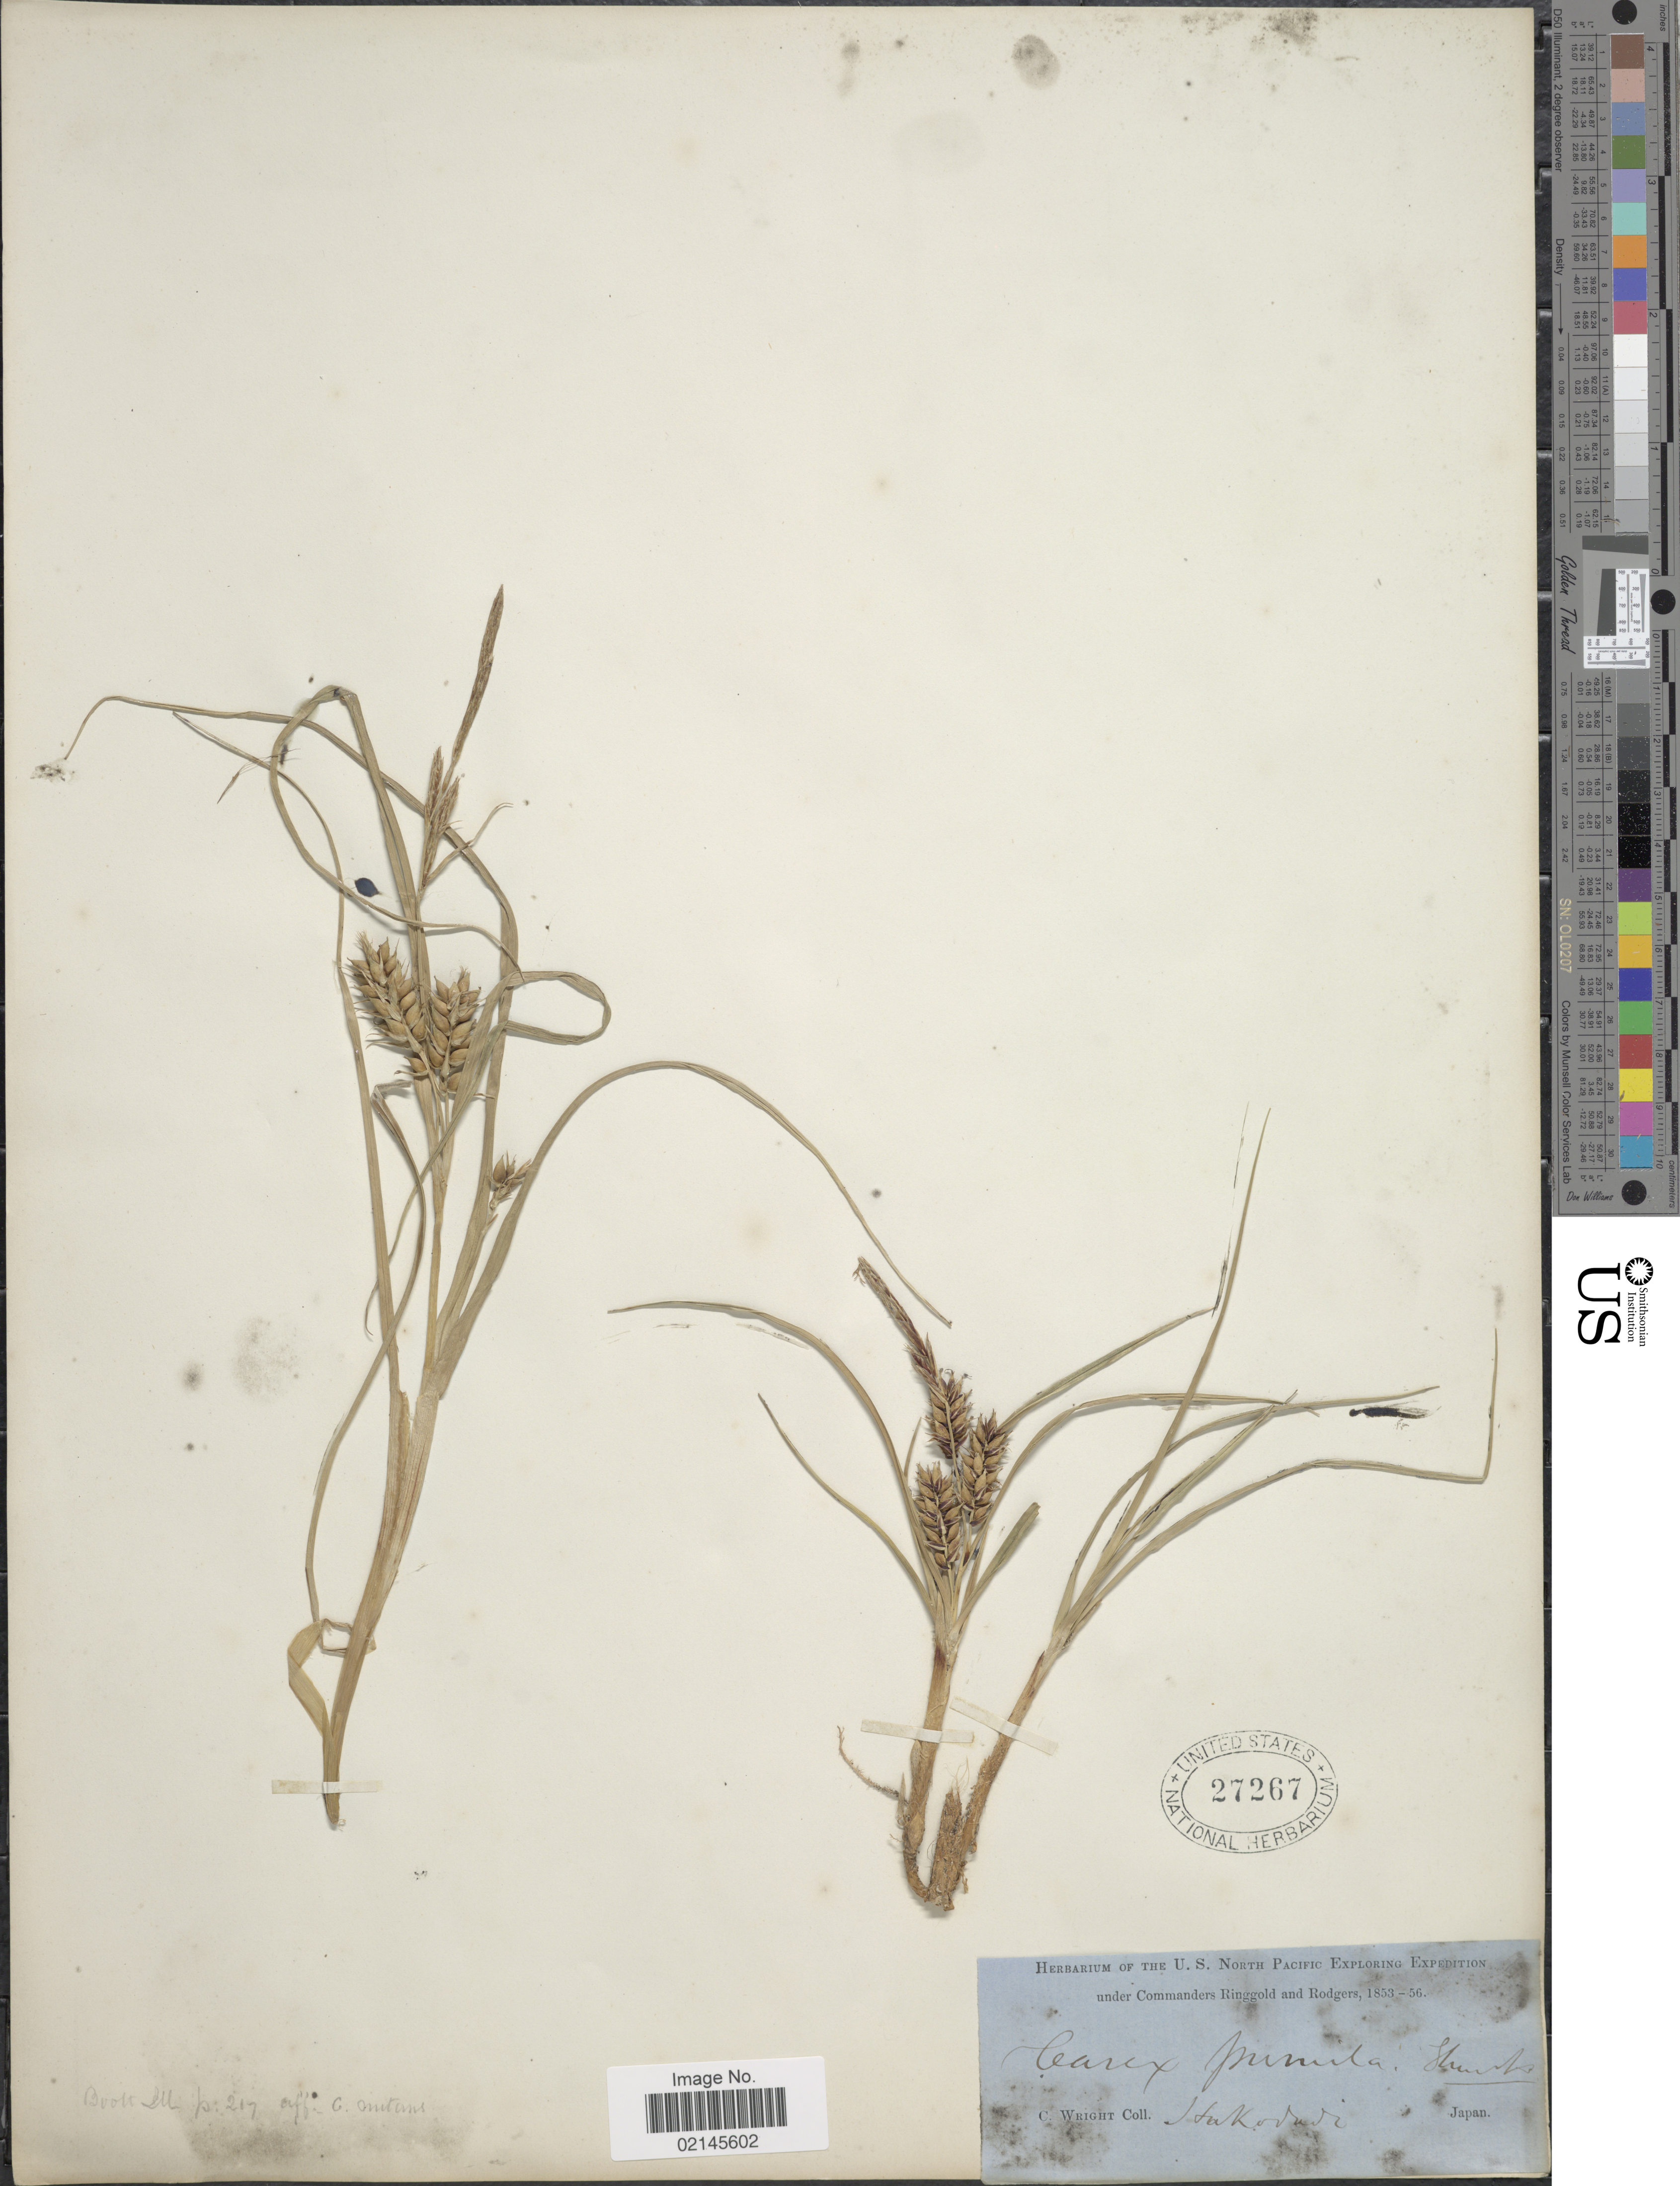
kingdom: Plantae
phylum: Tracheophyta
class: Liliopsida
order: Poales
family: Cyperaceae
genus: Carex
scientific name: Carex pumila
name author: Thunb.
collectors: C. Wright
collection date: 1853/1856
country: Japan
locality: Hakodadi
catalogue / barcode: US 27267